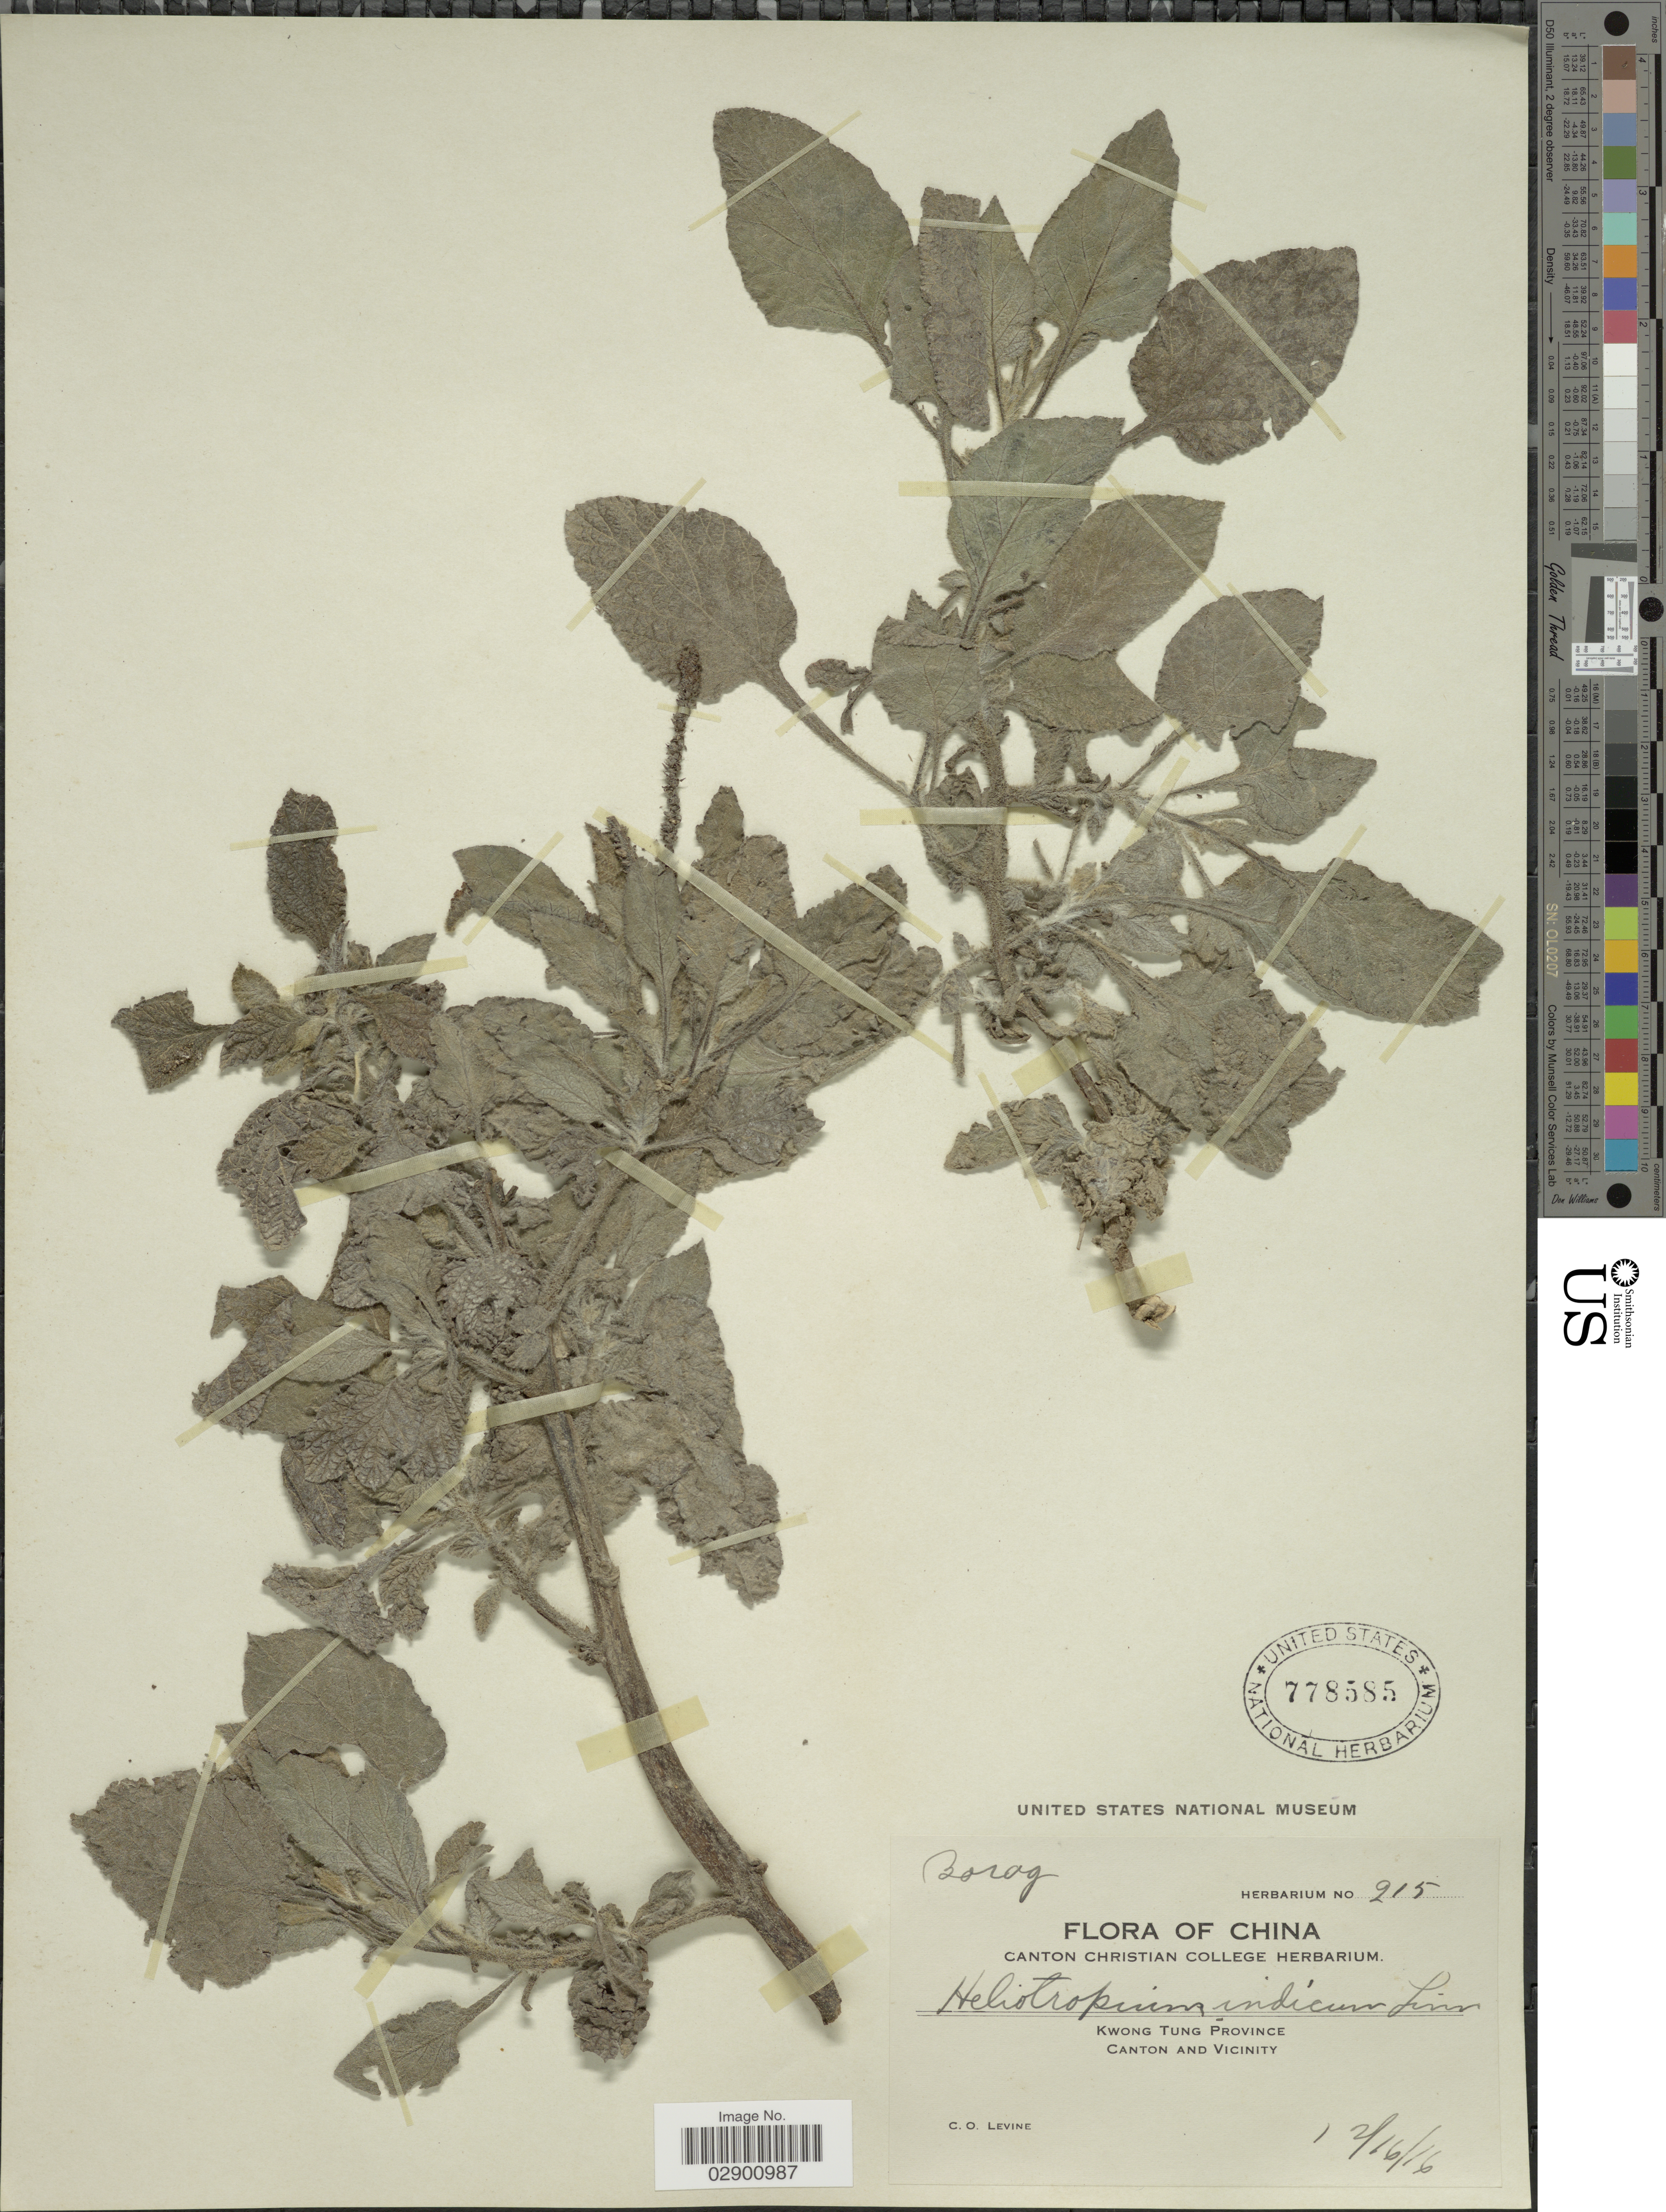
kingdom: Plantae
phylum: Tracheophyta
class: Magnoliopsida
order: Boraginales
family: Heliotropiaceae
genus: Heliotropium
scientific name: Heliotropium indicum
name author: L.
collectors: C. O. Levine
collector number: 215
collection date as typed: Transcribed d/m/y: 16/12/16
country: China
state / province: Guangdong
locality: Kwong Tung Province. Canton and Vicinity.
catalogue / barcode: US 778585